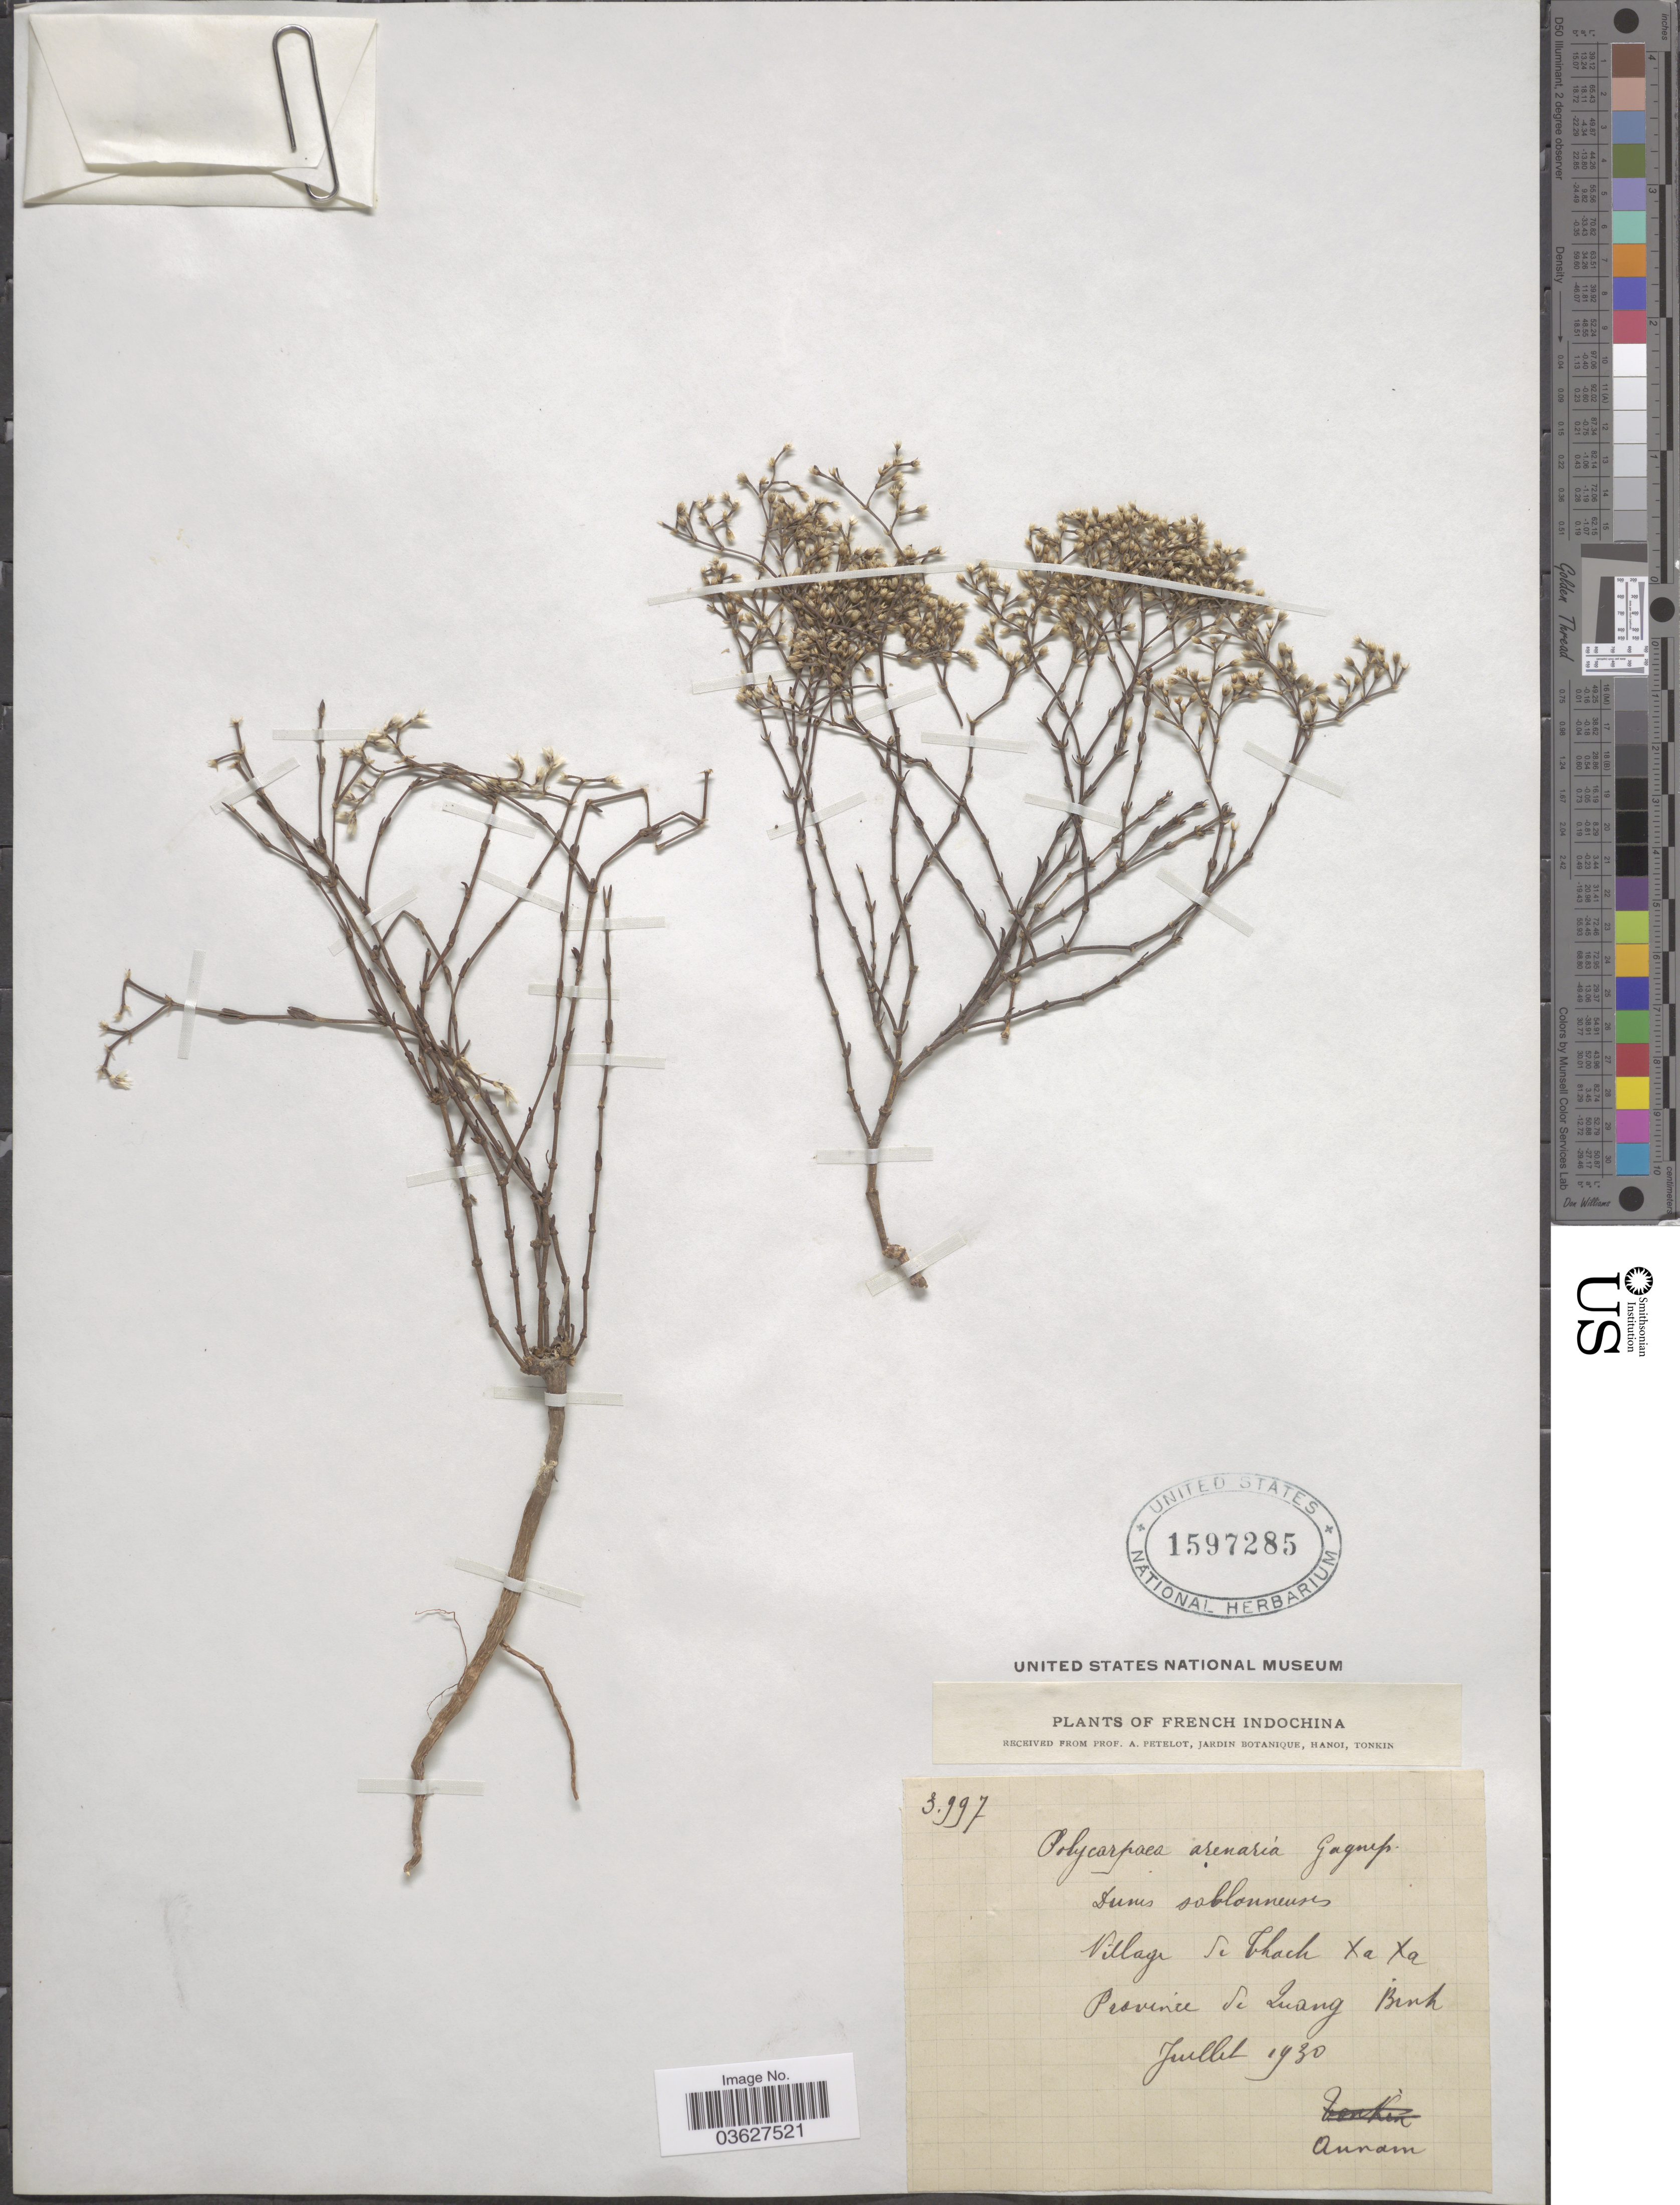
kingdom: Plantae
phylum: Tracheophyta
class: Magnoliopsida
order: Caryophyllales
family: Caryophyllaceae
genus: Polycarpaea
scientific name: Polycarpaea arenaria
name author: Gagnep.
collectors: A. Petelot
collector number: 3997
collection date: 1930-07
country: Vietnam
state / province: Quang Binh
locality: French Indochina. Village de Thach Xa Xa, Province de Zuang Binh. Annam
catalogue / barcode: US 1597285